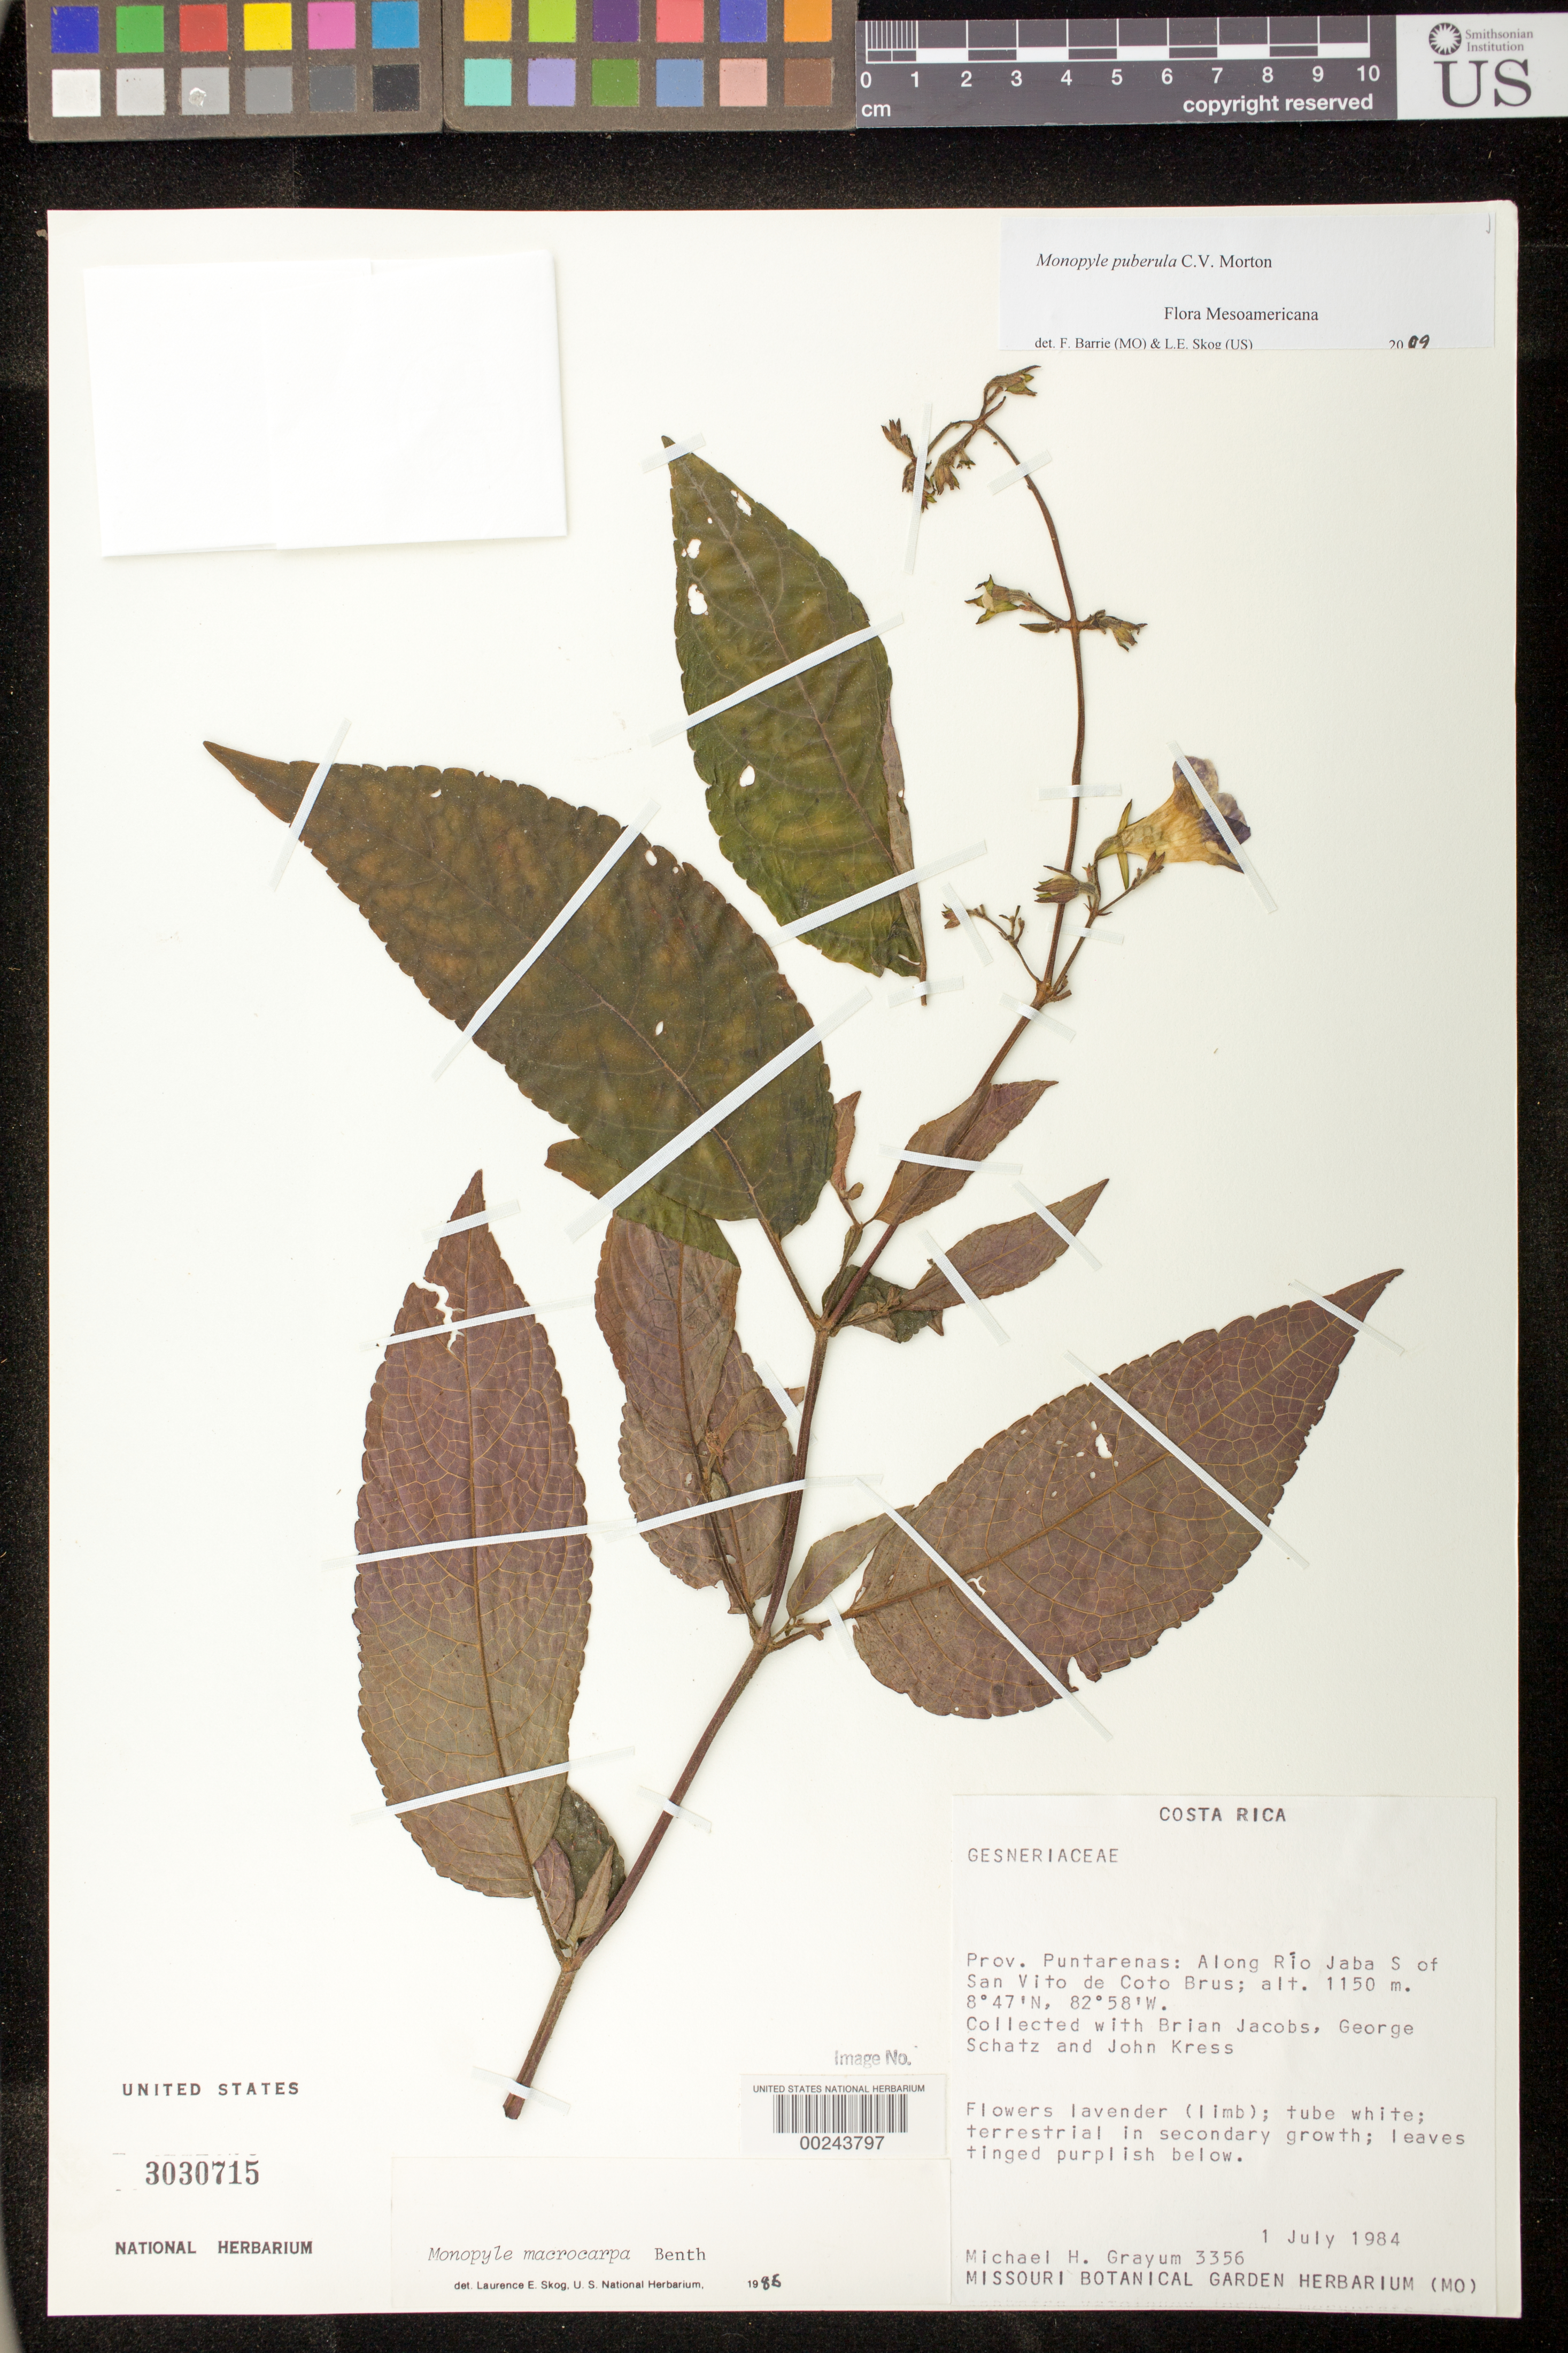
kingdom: Plantae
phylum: Tracheophyta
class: Magnoliopsida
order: Lamiales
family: Gesneriaceae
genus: Monopyle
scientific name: Monopyle puberula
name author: C.V. Morton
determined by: Barrie, F. R.; Skog, Laurence E.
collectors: M. H. Grayum, B. Jacobs, G. Schatz & W. J. Kress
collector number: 3356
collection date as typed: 01 Jul 1984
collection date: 1984-07-01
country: Costa Rica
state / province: Puntarenas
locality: Along Rio Jaba S of San Vito de Coto brus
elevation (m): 1150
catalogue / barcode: US 3030715